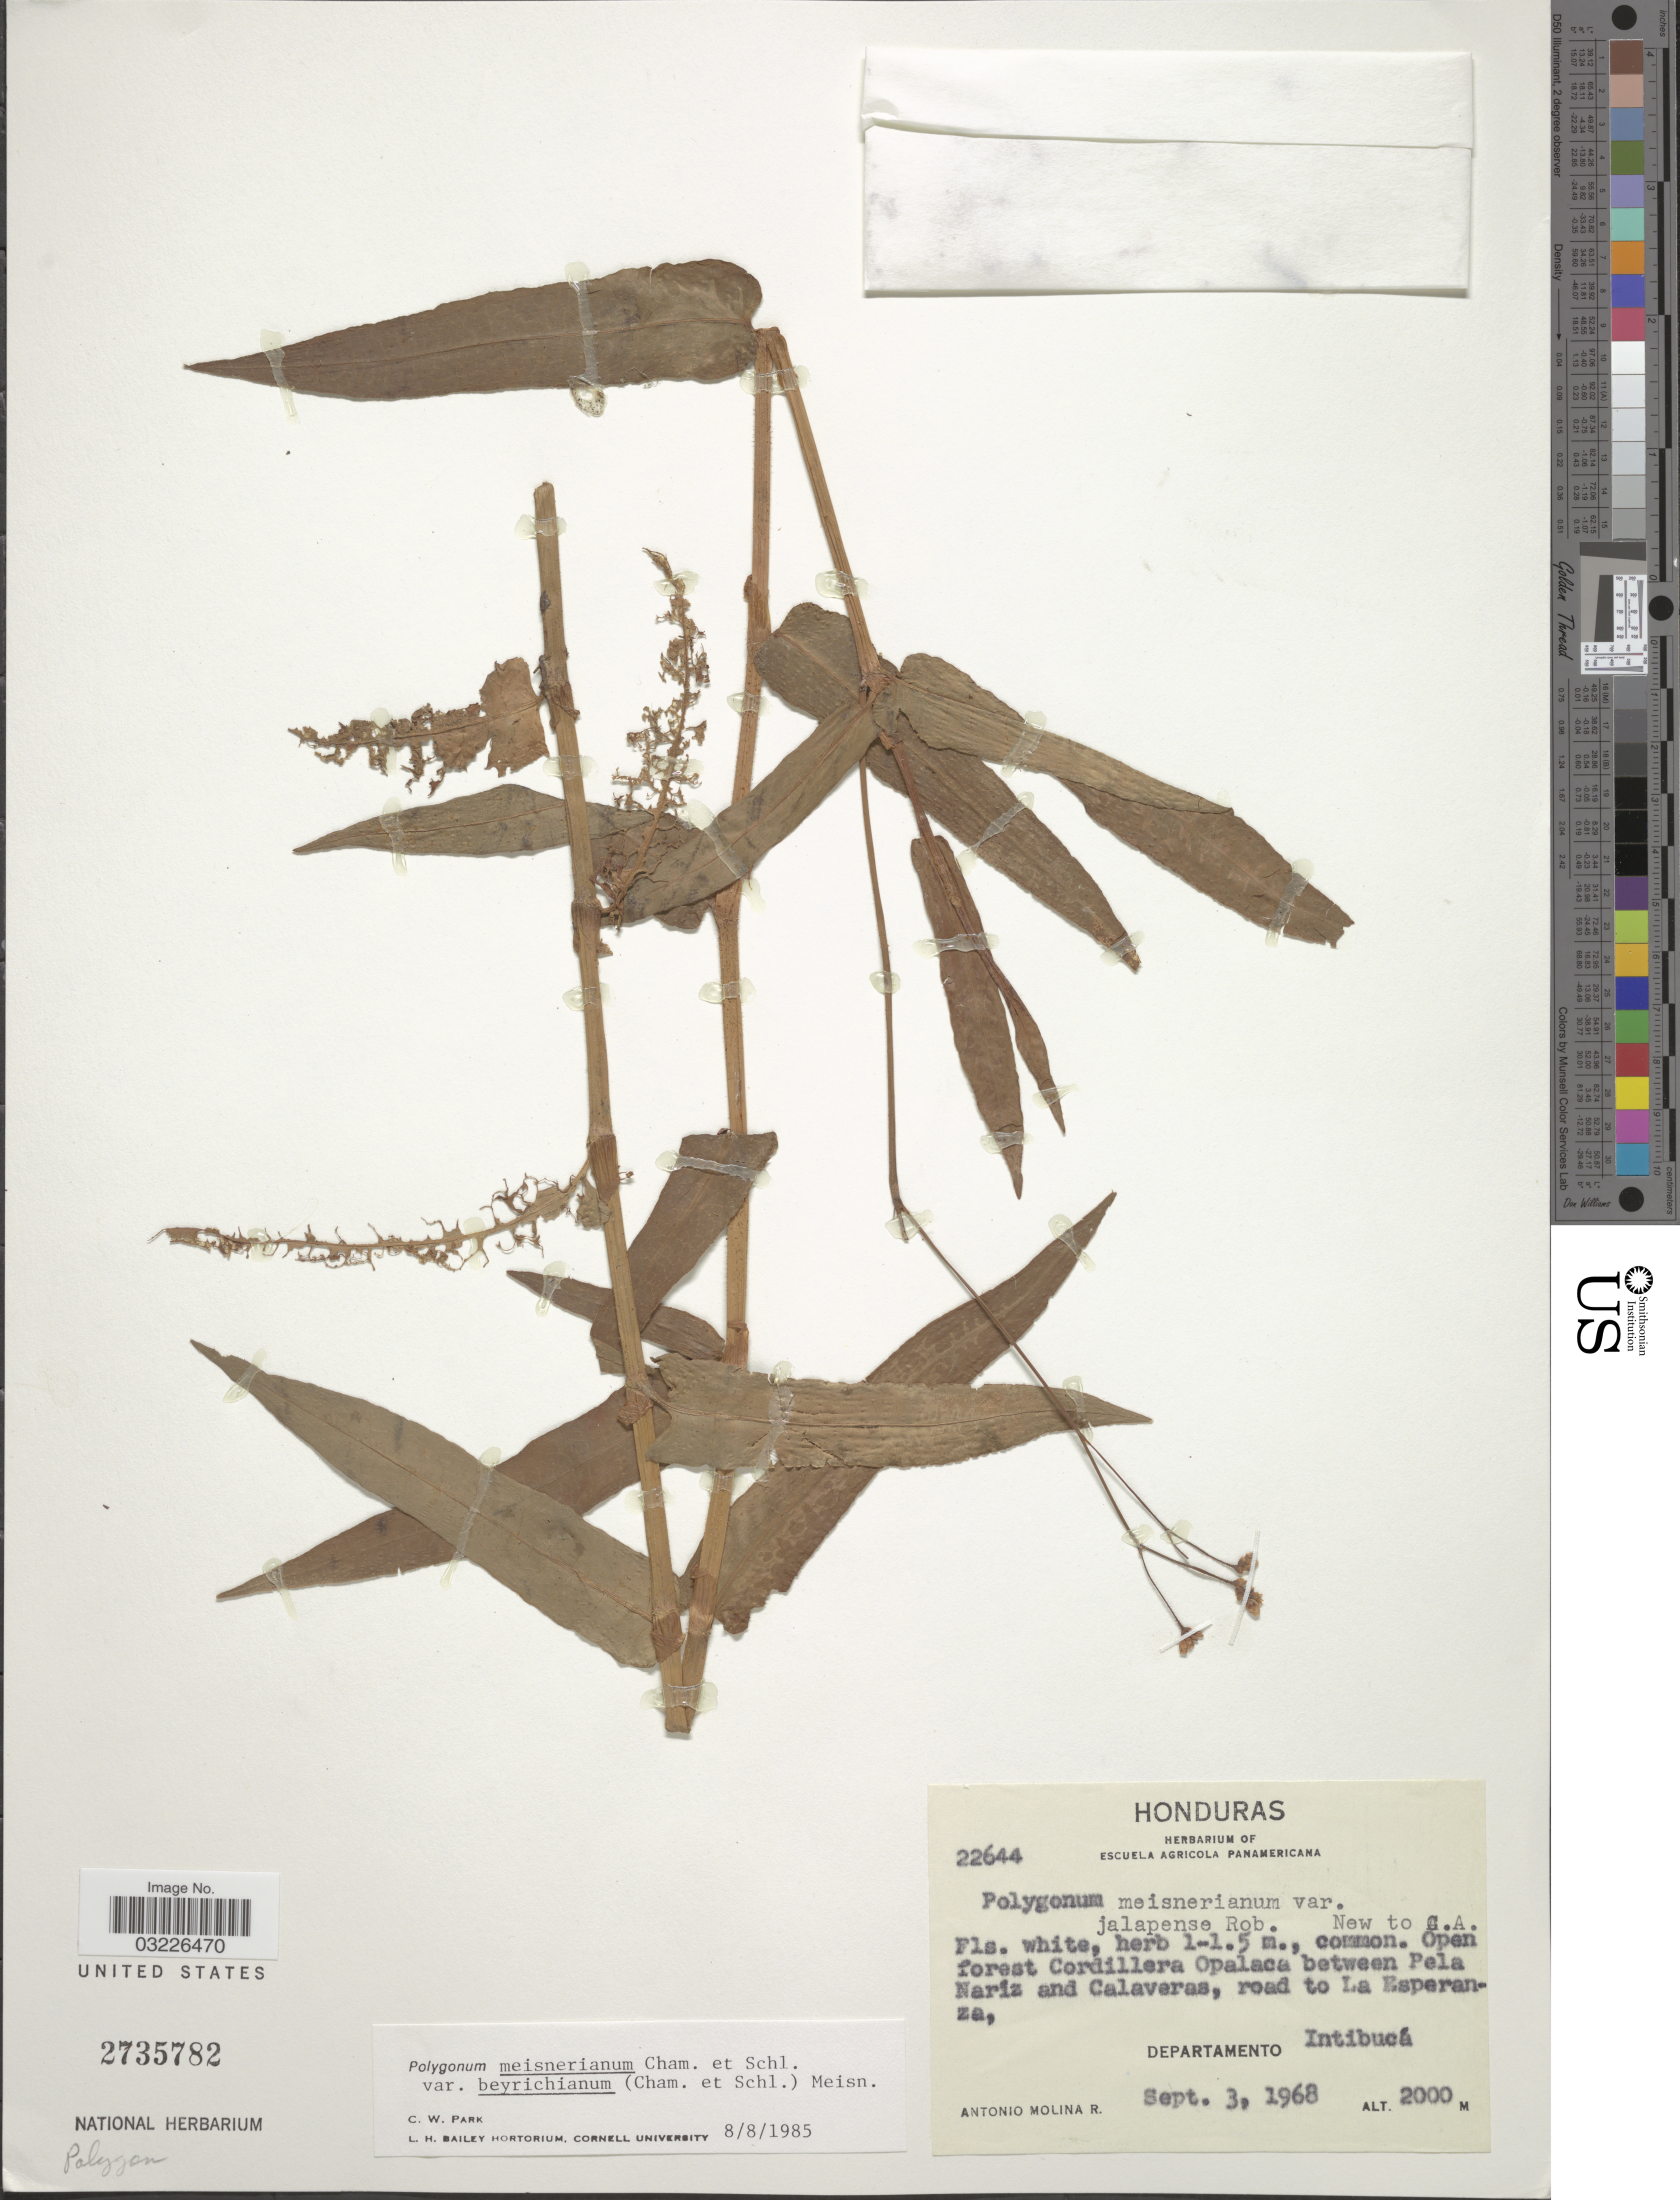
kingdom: Plantae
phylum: Tracheophyta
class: Magnoliopsida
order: Caryophyllales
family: Polygonaceae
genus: Polygonum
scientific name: Polygonum meisnerianum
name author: Cham. & Schltdl.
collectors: A. Molina R.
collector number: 22644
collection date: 1968-09-03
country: Honduras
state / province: Intibuca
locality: Open forest Cordillera Opalaca between Pela Naríz and Calaveras, road to La Esperanza, Departamento Intibucá.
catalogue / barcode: US 2735782